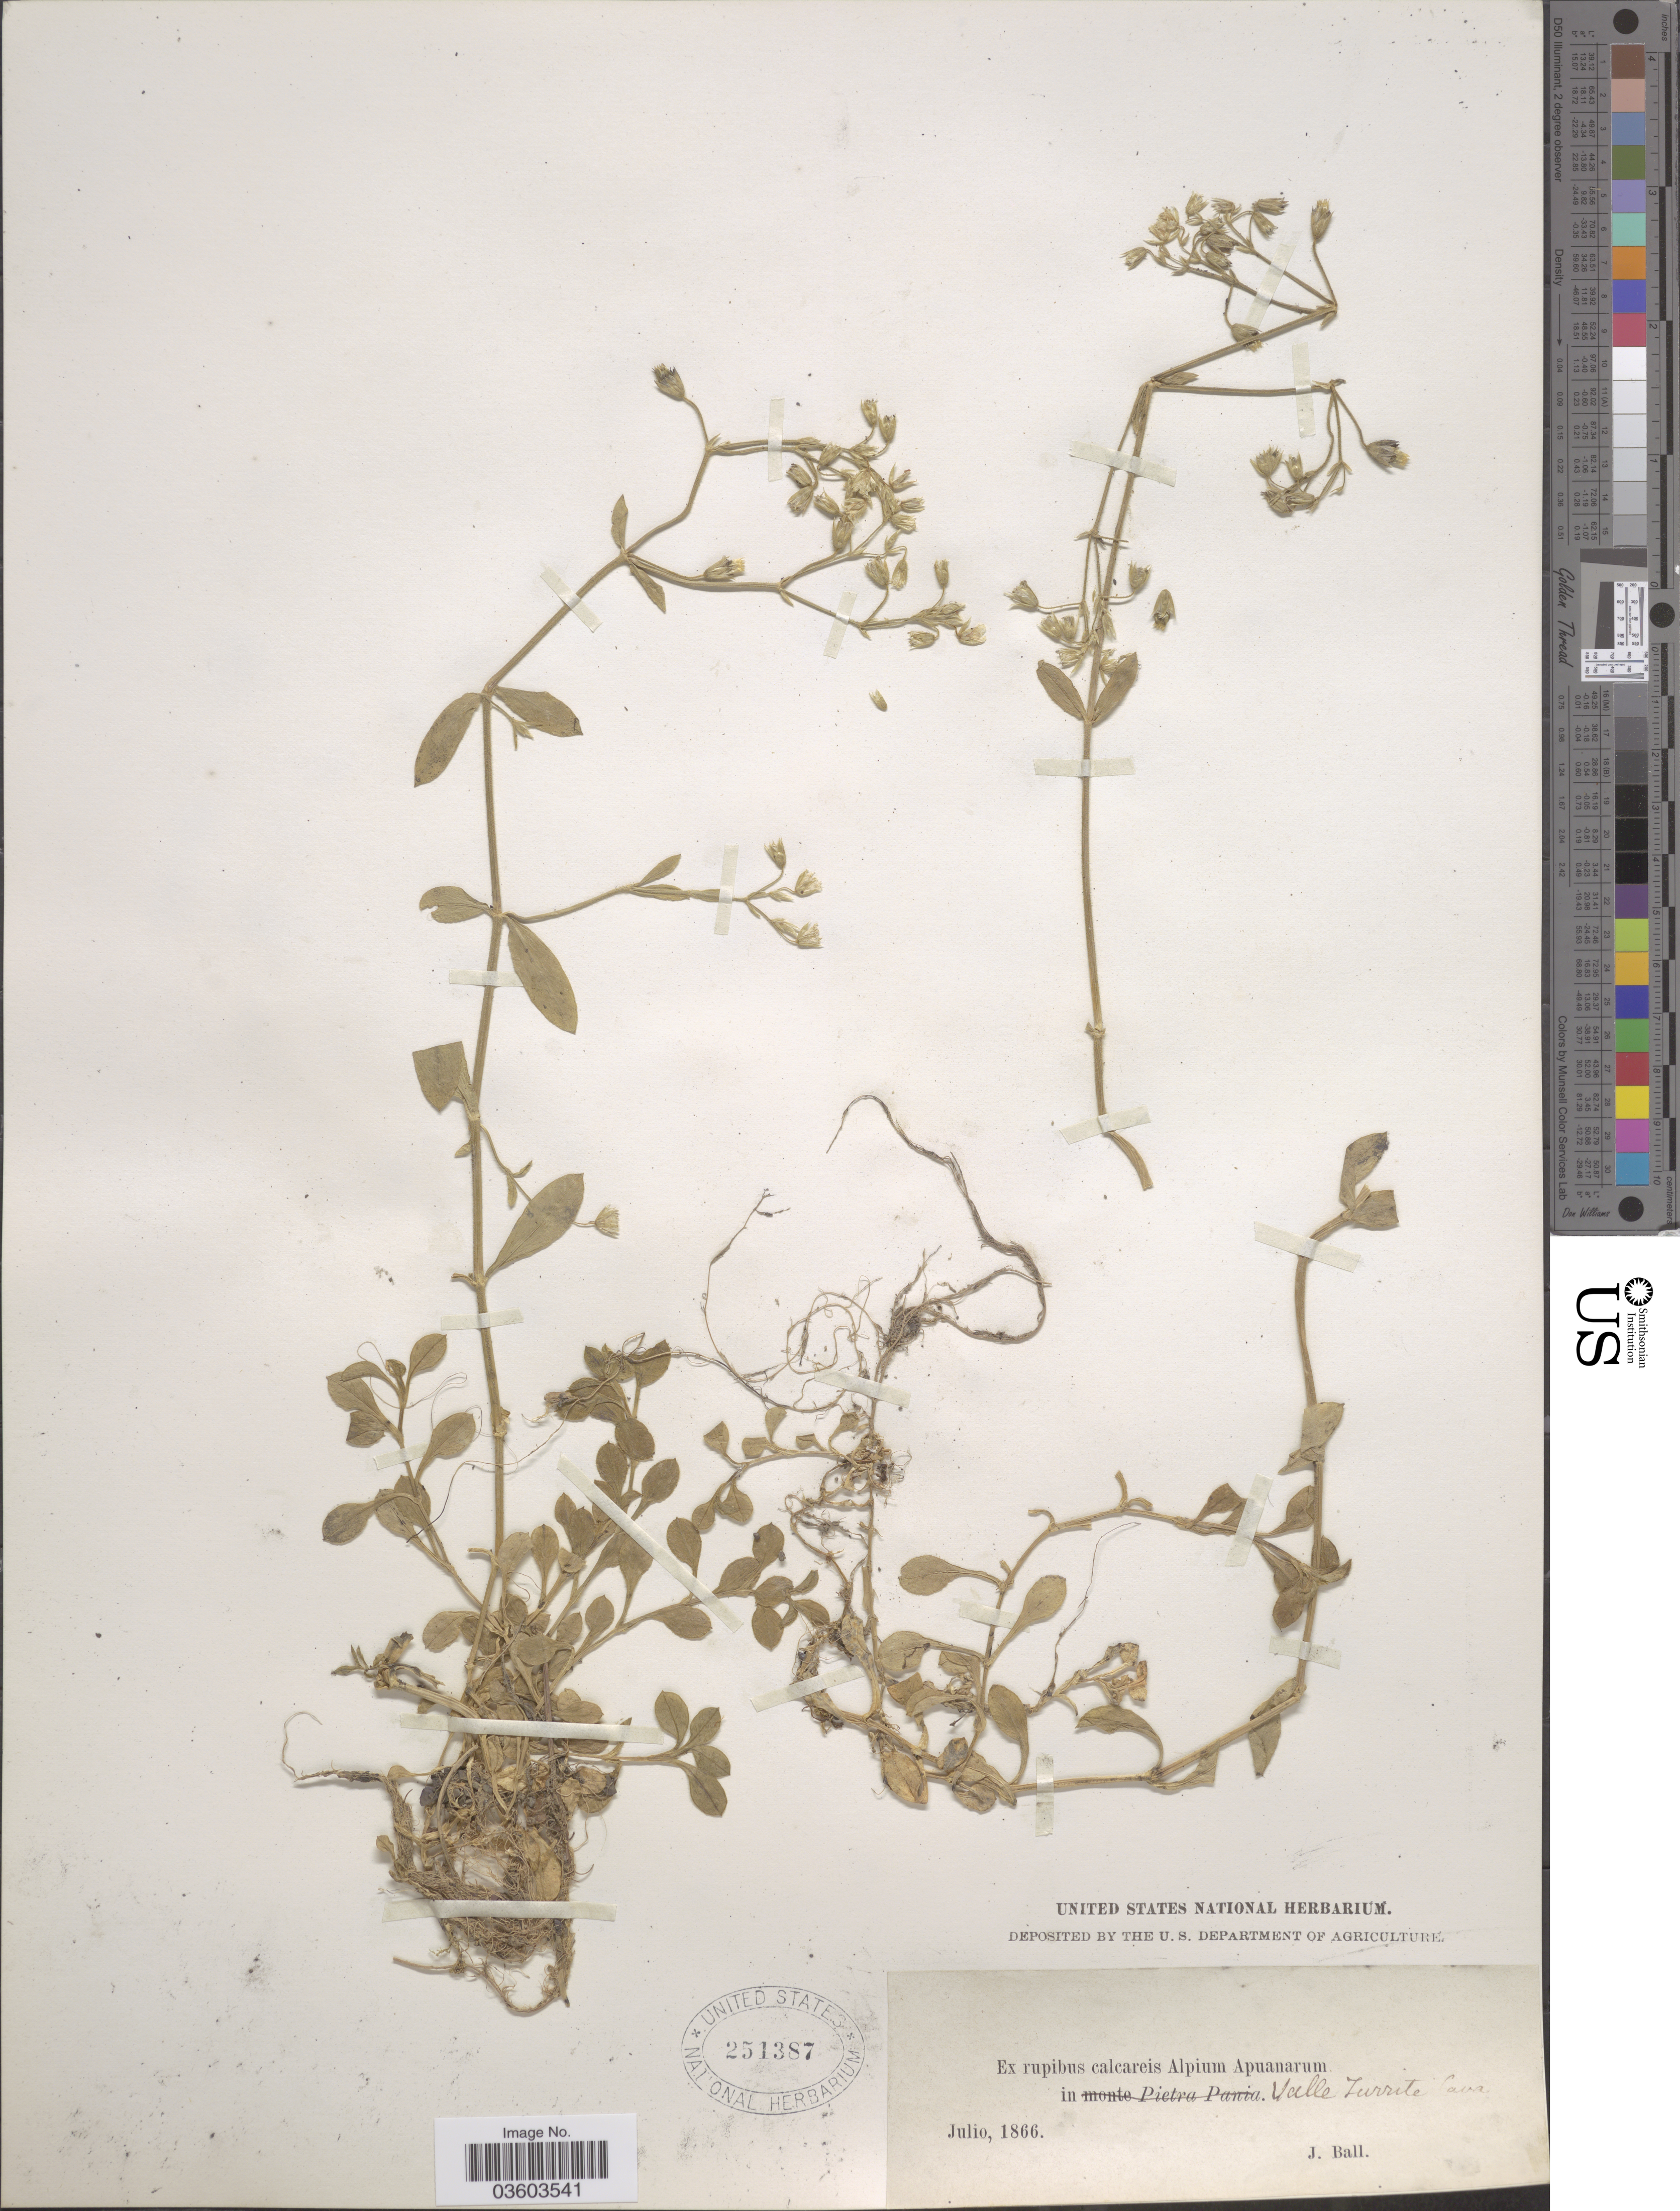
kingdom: Plantae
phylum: Tracheophyta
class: Magnoliopsida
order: Caryophyllales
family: Caryophyllaceae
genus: Cerastium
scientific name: Cerastium sp.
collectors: J. Ball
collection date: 1866-07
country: Italy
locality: Ex rupibus calcareis Alpium Apuanarum in Valle Zurrite Cava.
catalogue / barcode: US 251387